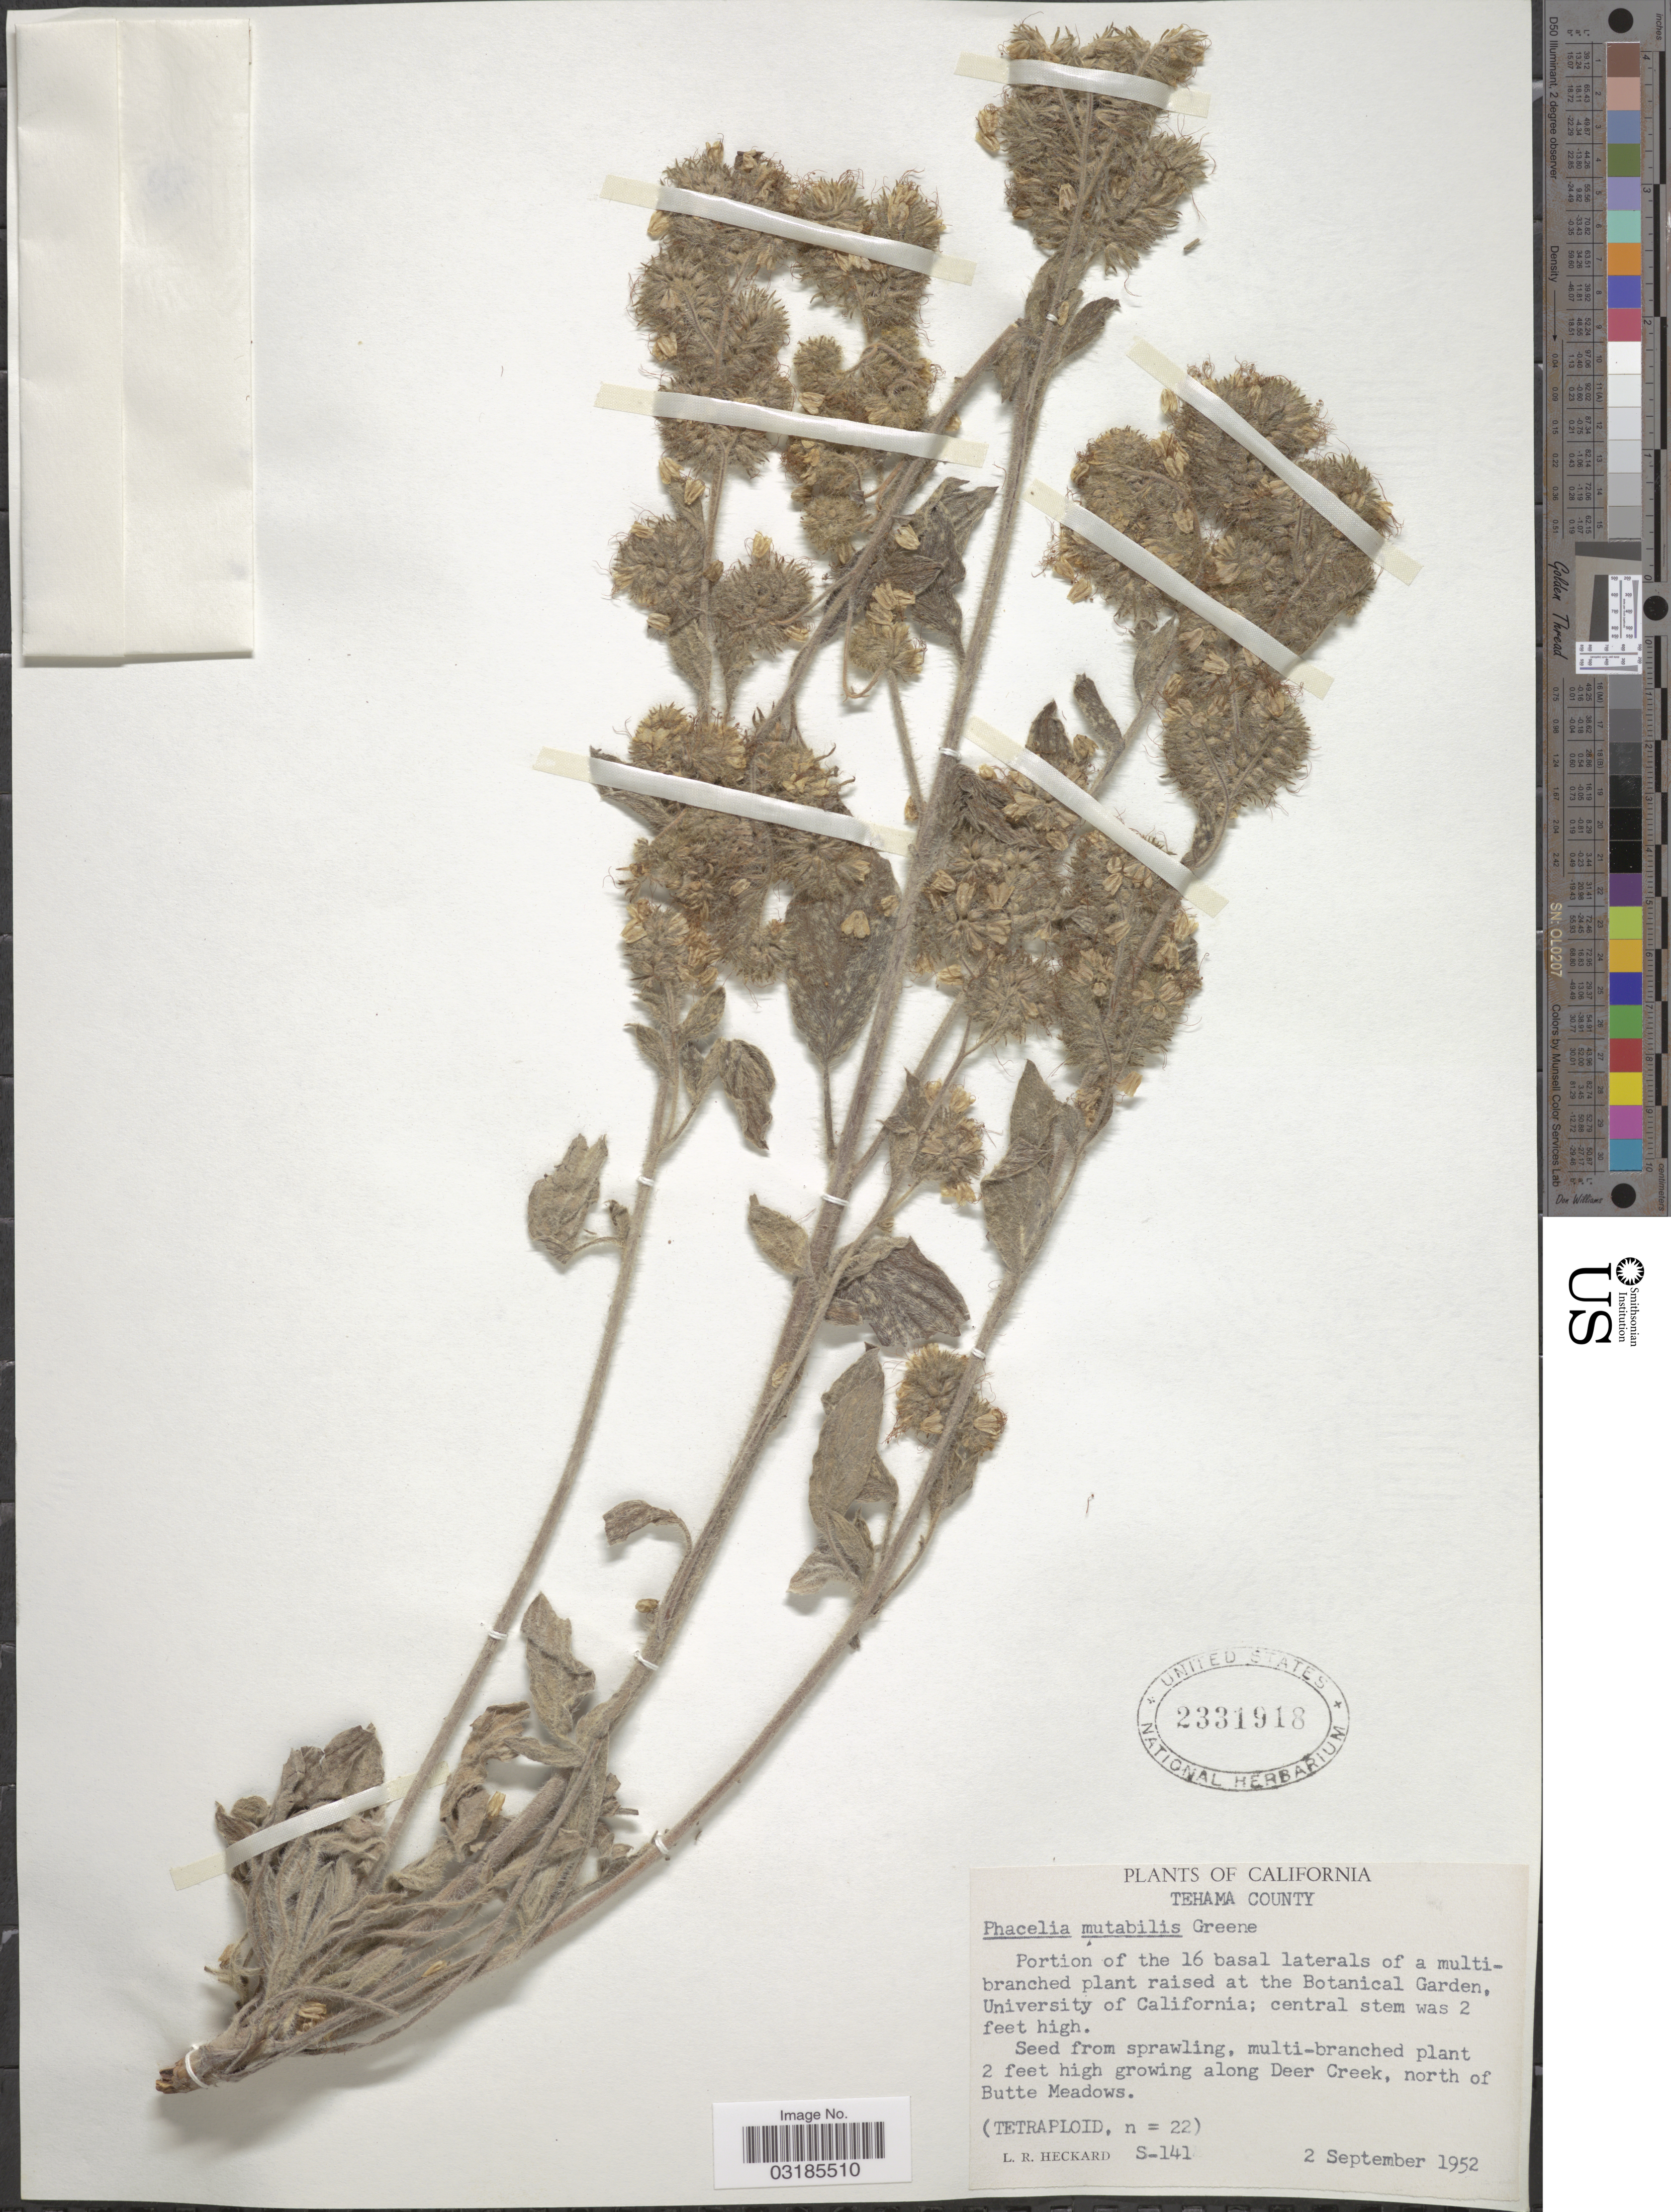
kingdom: Plantae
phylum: Tracheophyta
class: Magnoliopsida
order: Boraginales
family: Hydrophyllaceae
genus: Phacelia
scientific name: Phacelia mutabilis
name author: Greene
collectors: L. R. Heckard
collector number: S-141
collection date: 1952-09-02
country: United States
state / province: California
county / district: Tehama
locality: Tehama County, Portion of the 16 basal laterals of a multi-branched plant raised at the Botanical Garden, University of California, seed from sprawling, multi-branched plant 2 feet high growing along Deer Creek, north of Butte Meadows.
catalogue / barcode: US 2331918